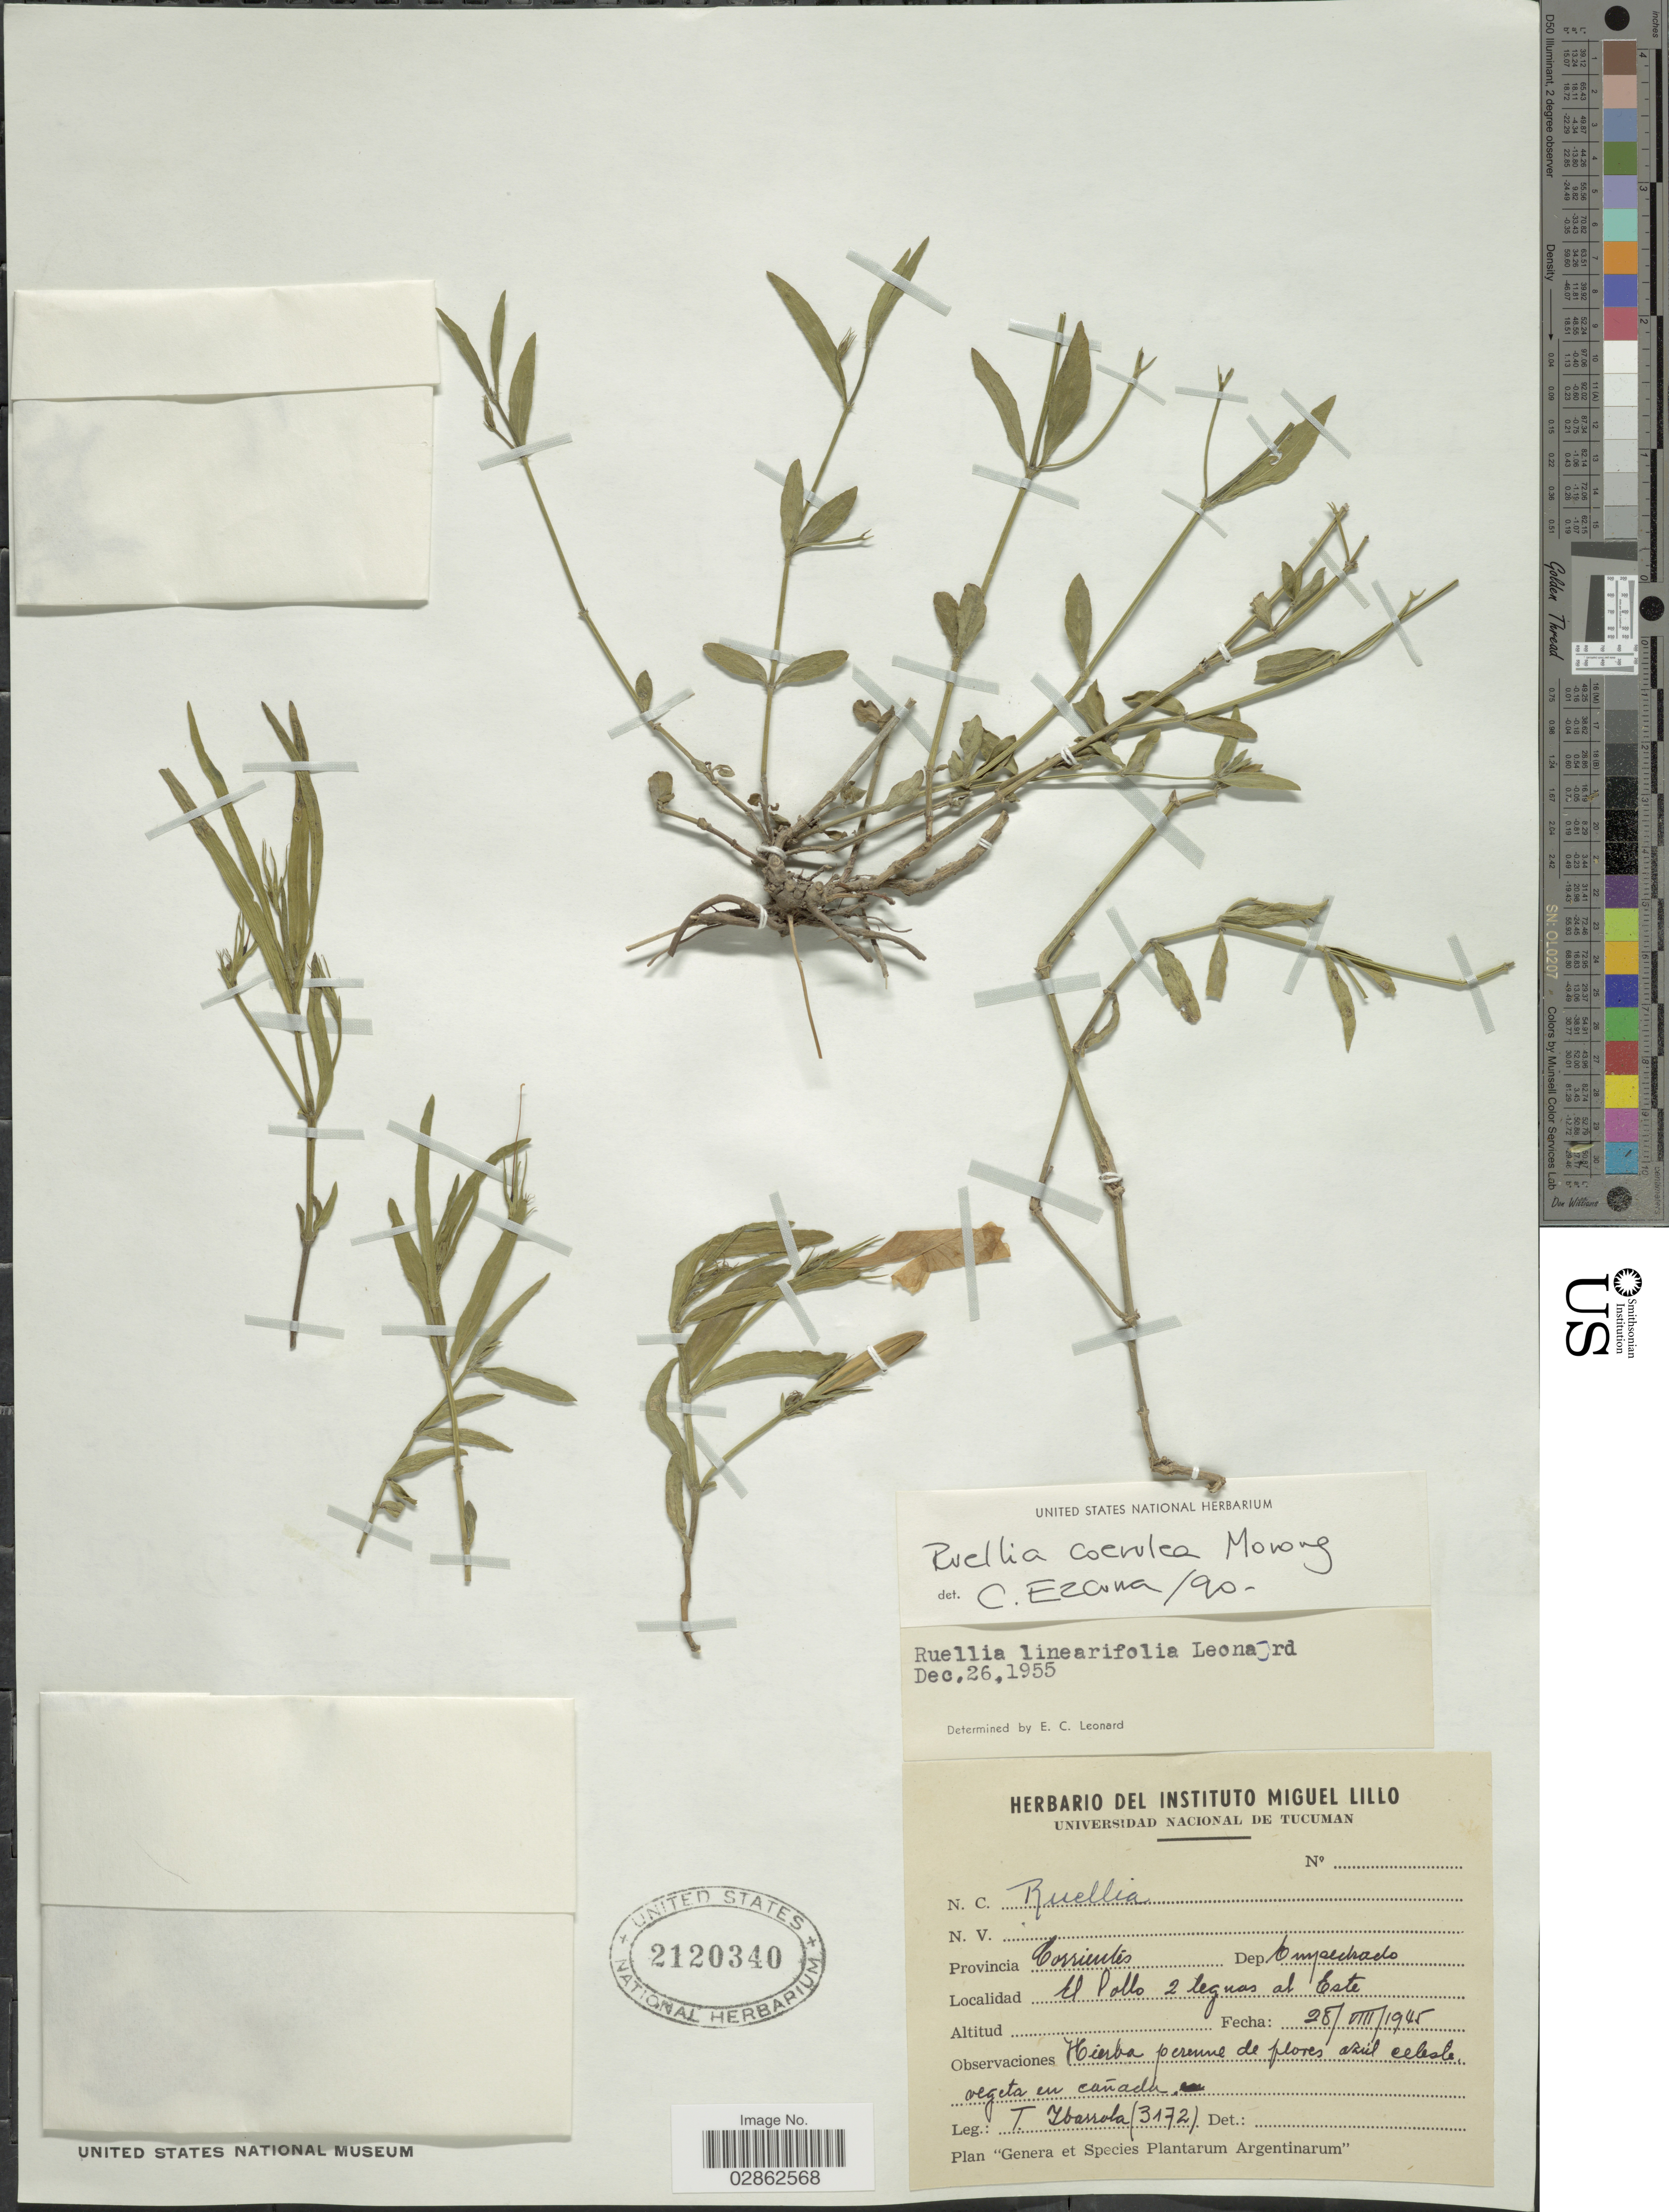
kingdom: Plantae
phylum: Tracheophyta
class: Magnoliopsida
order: Lamiales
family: Acanthaceae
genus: Ruellia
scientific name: Ruellia coerulea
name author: Morong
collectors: T. Ibarrola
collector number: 3172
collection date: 1945-08-28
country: Argentina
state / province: Corrientes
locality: Dep. Empedrado. El Pollo 2 leguas al Este.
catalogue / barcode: US 2120340